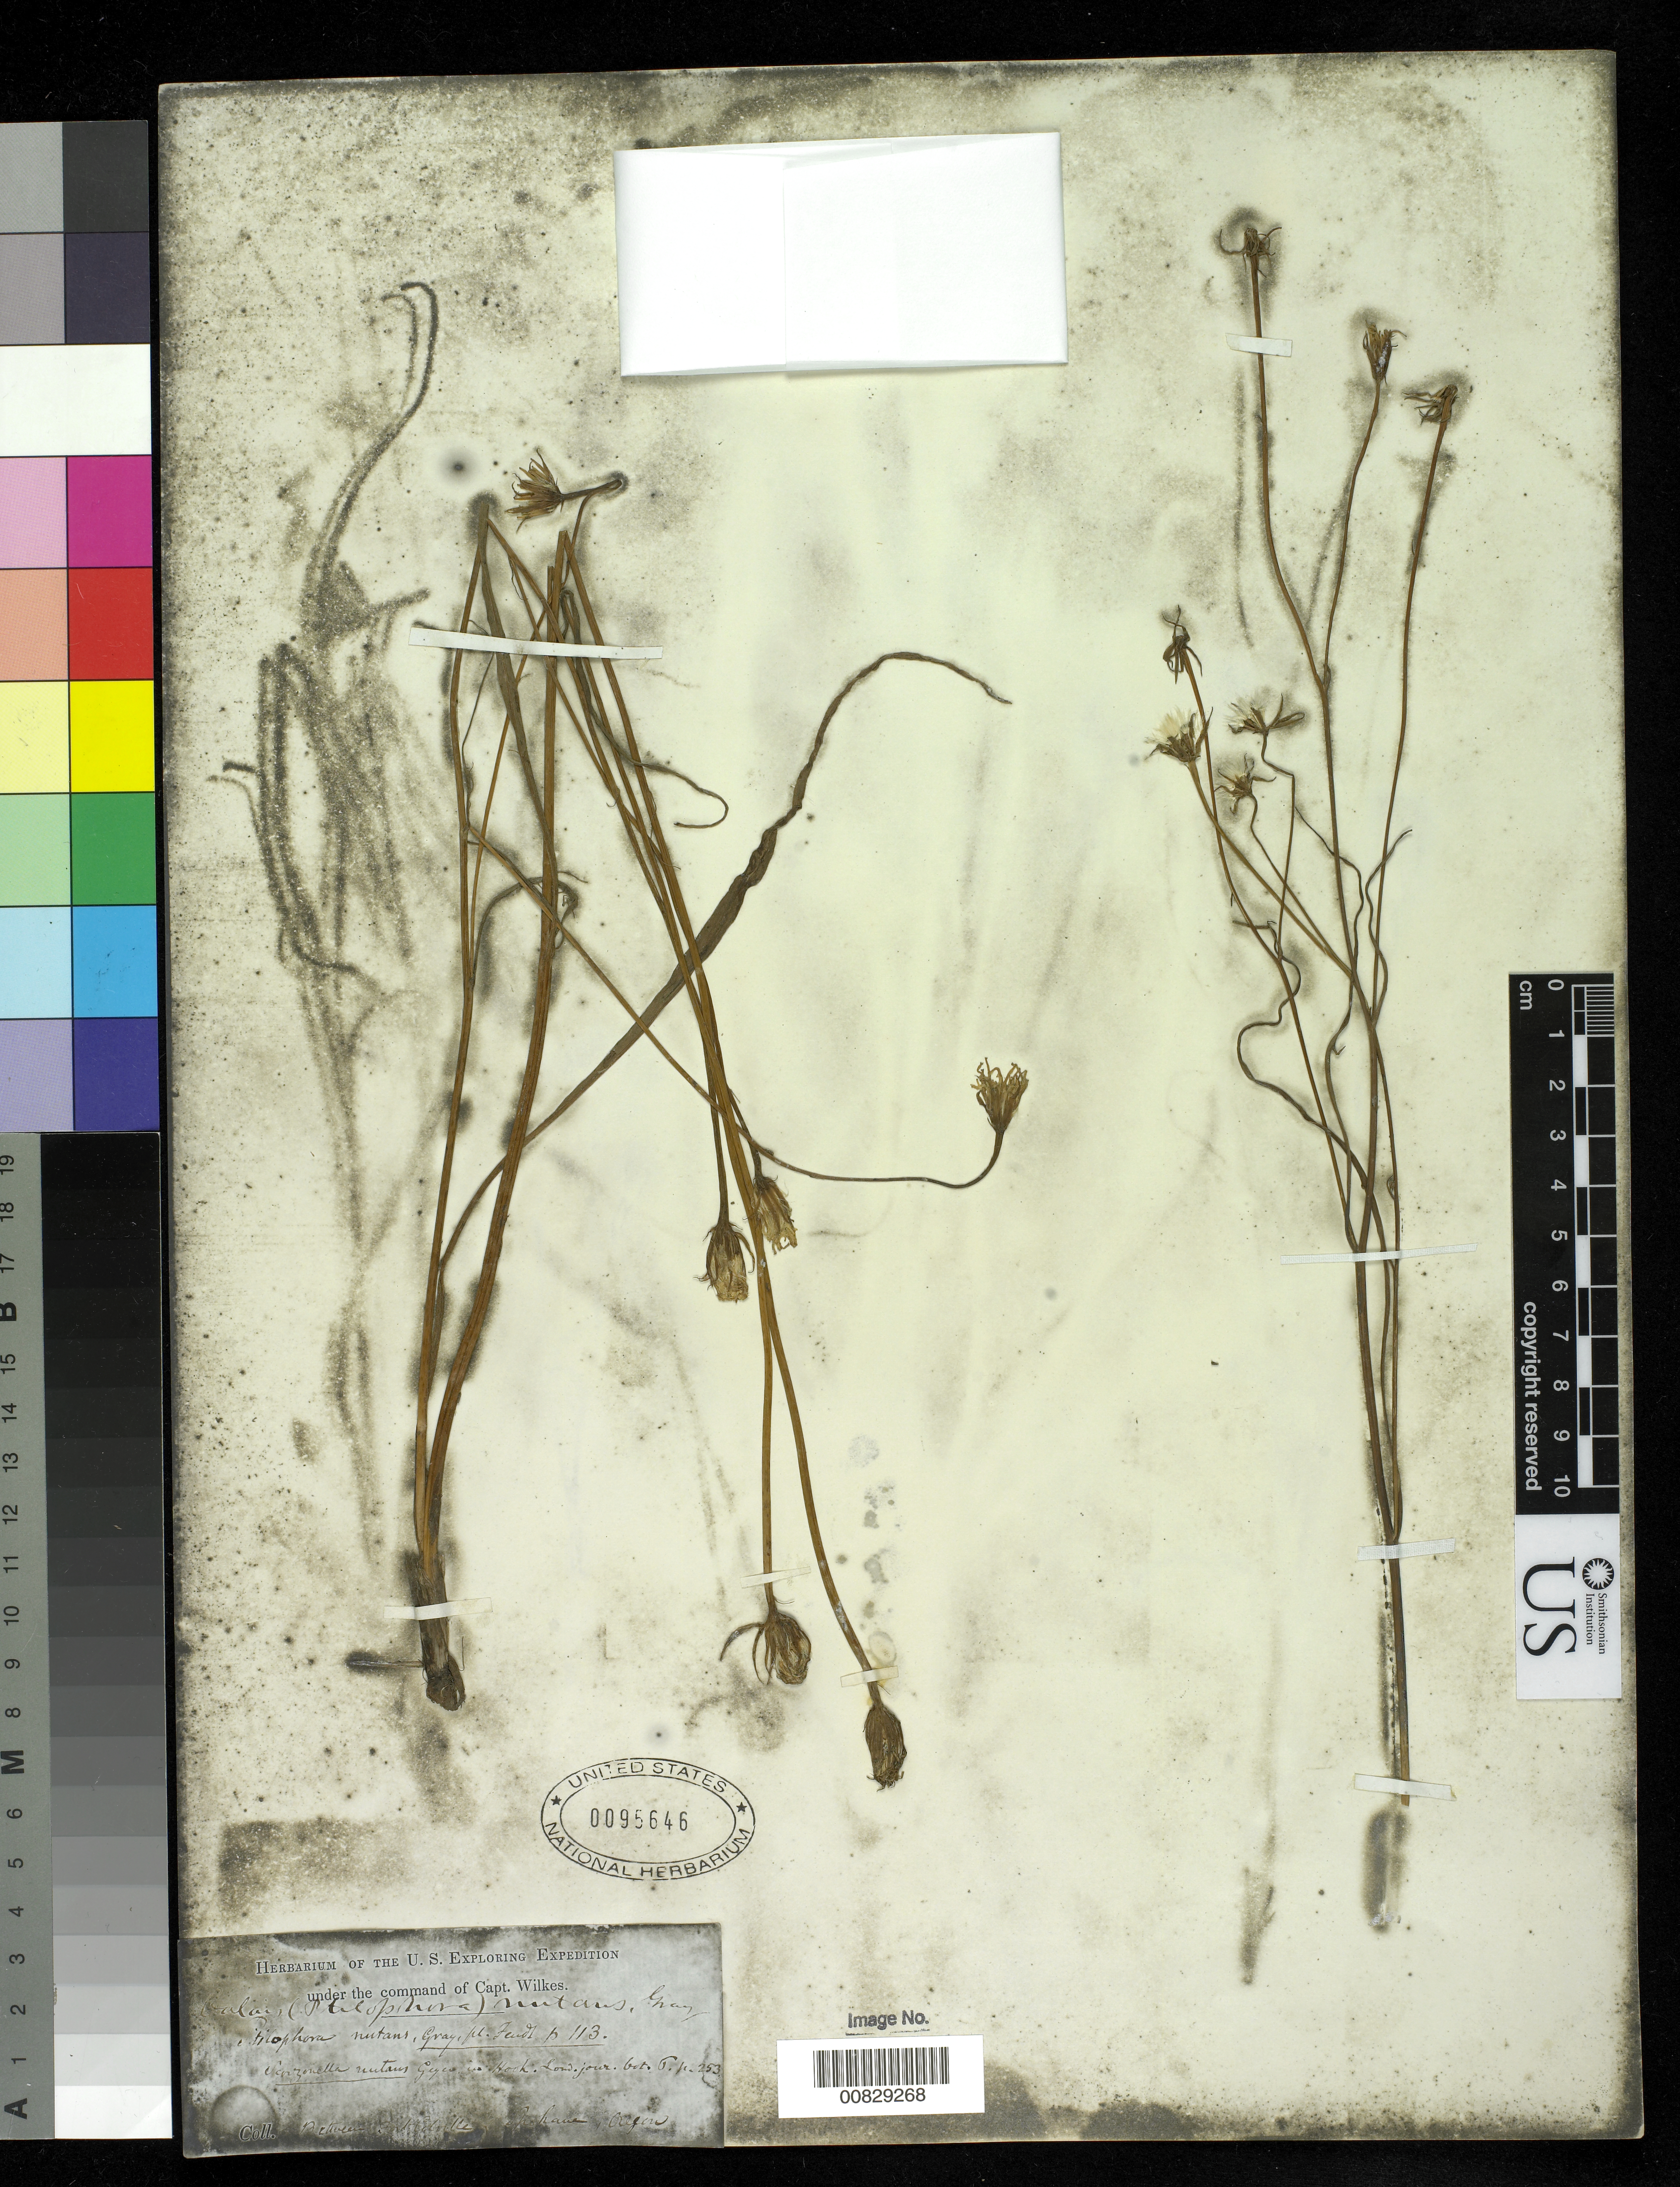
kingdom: Plantae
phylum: Tracheophyta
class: Magnoliopsida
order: Asterales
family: Asteraceae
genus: Microseris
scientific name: Microseris nutans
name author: (Hook.) Sch. Bip.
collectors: Wilkes Explor. Exped.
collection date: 1838/1842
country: United States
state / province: Oregon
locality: Between Fort Colville and Spokane, Oregon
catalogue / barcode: US 95646